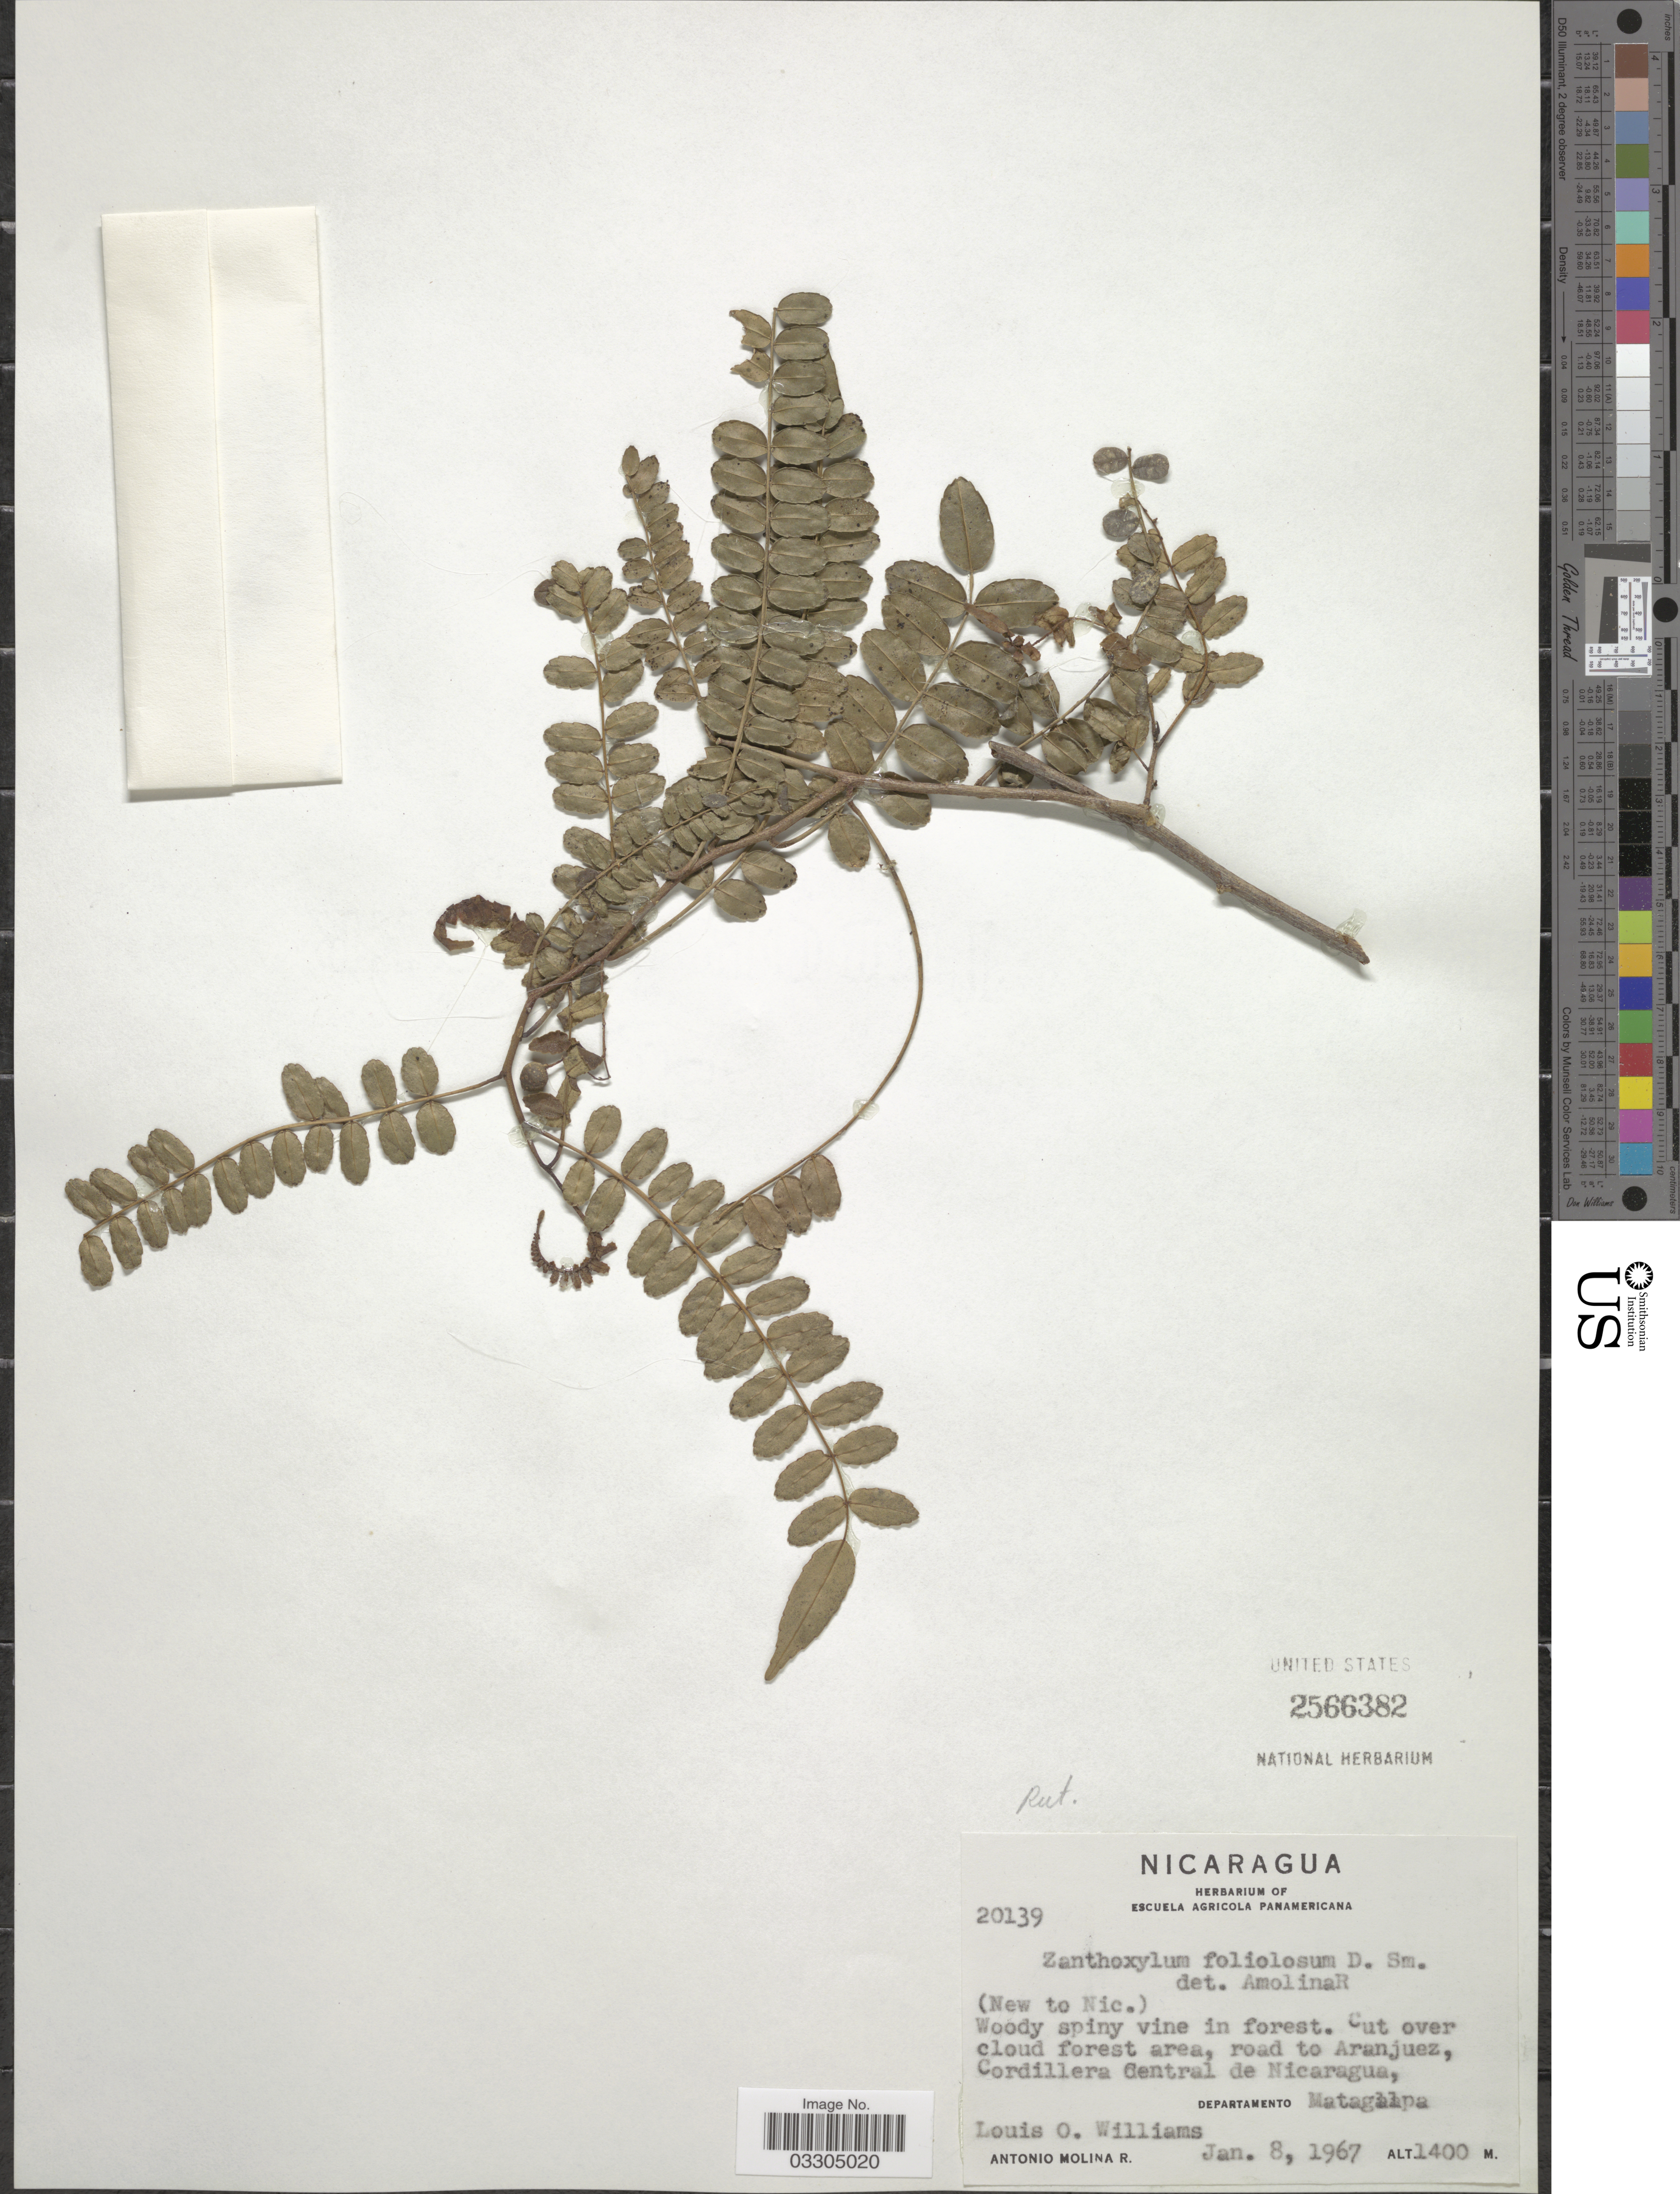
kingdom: Plantae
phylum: Tracheophyta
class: Magnoliopsida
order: Sapindales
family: Rutaceae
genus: Zanthoxylum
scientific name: Zanthoxylum foliolosum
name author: Donn. Sm.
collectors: L. O. Williams & A. Molina R.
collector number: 20139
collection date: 1967-01-08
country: Nicaragua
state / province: Matagalpa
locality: Road to Aranjuez, Cordillera Central de Nicaragua, Departamento Matagalpa.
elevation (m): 1400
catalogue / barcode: US 2566382